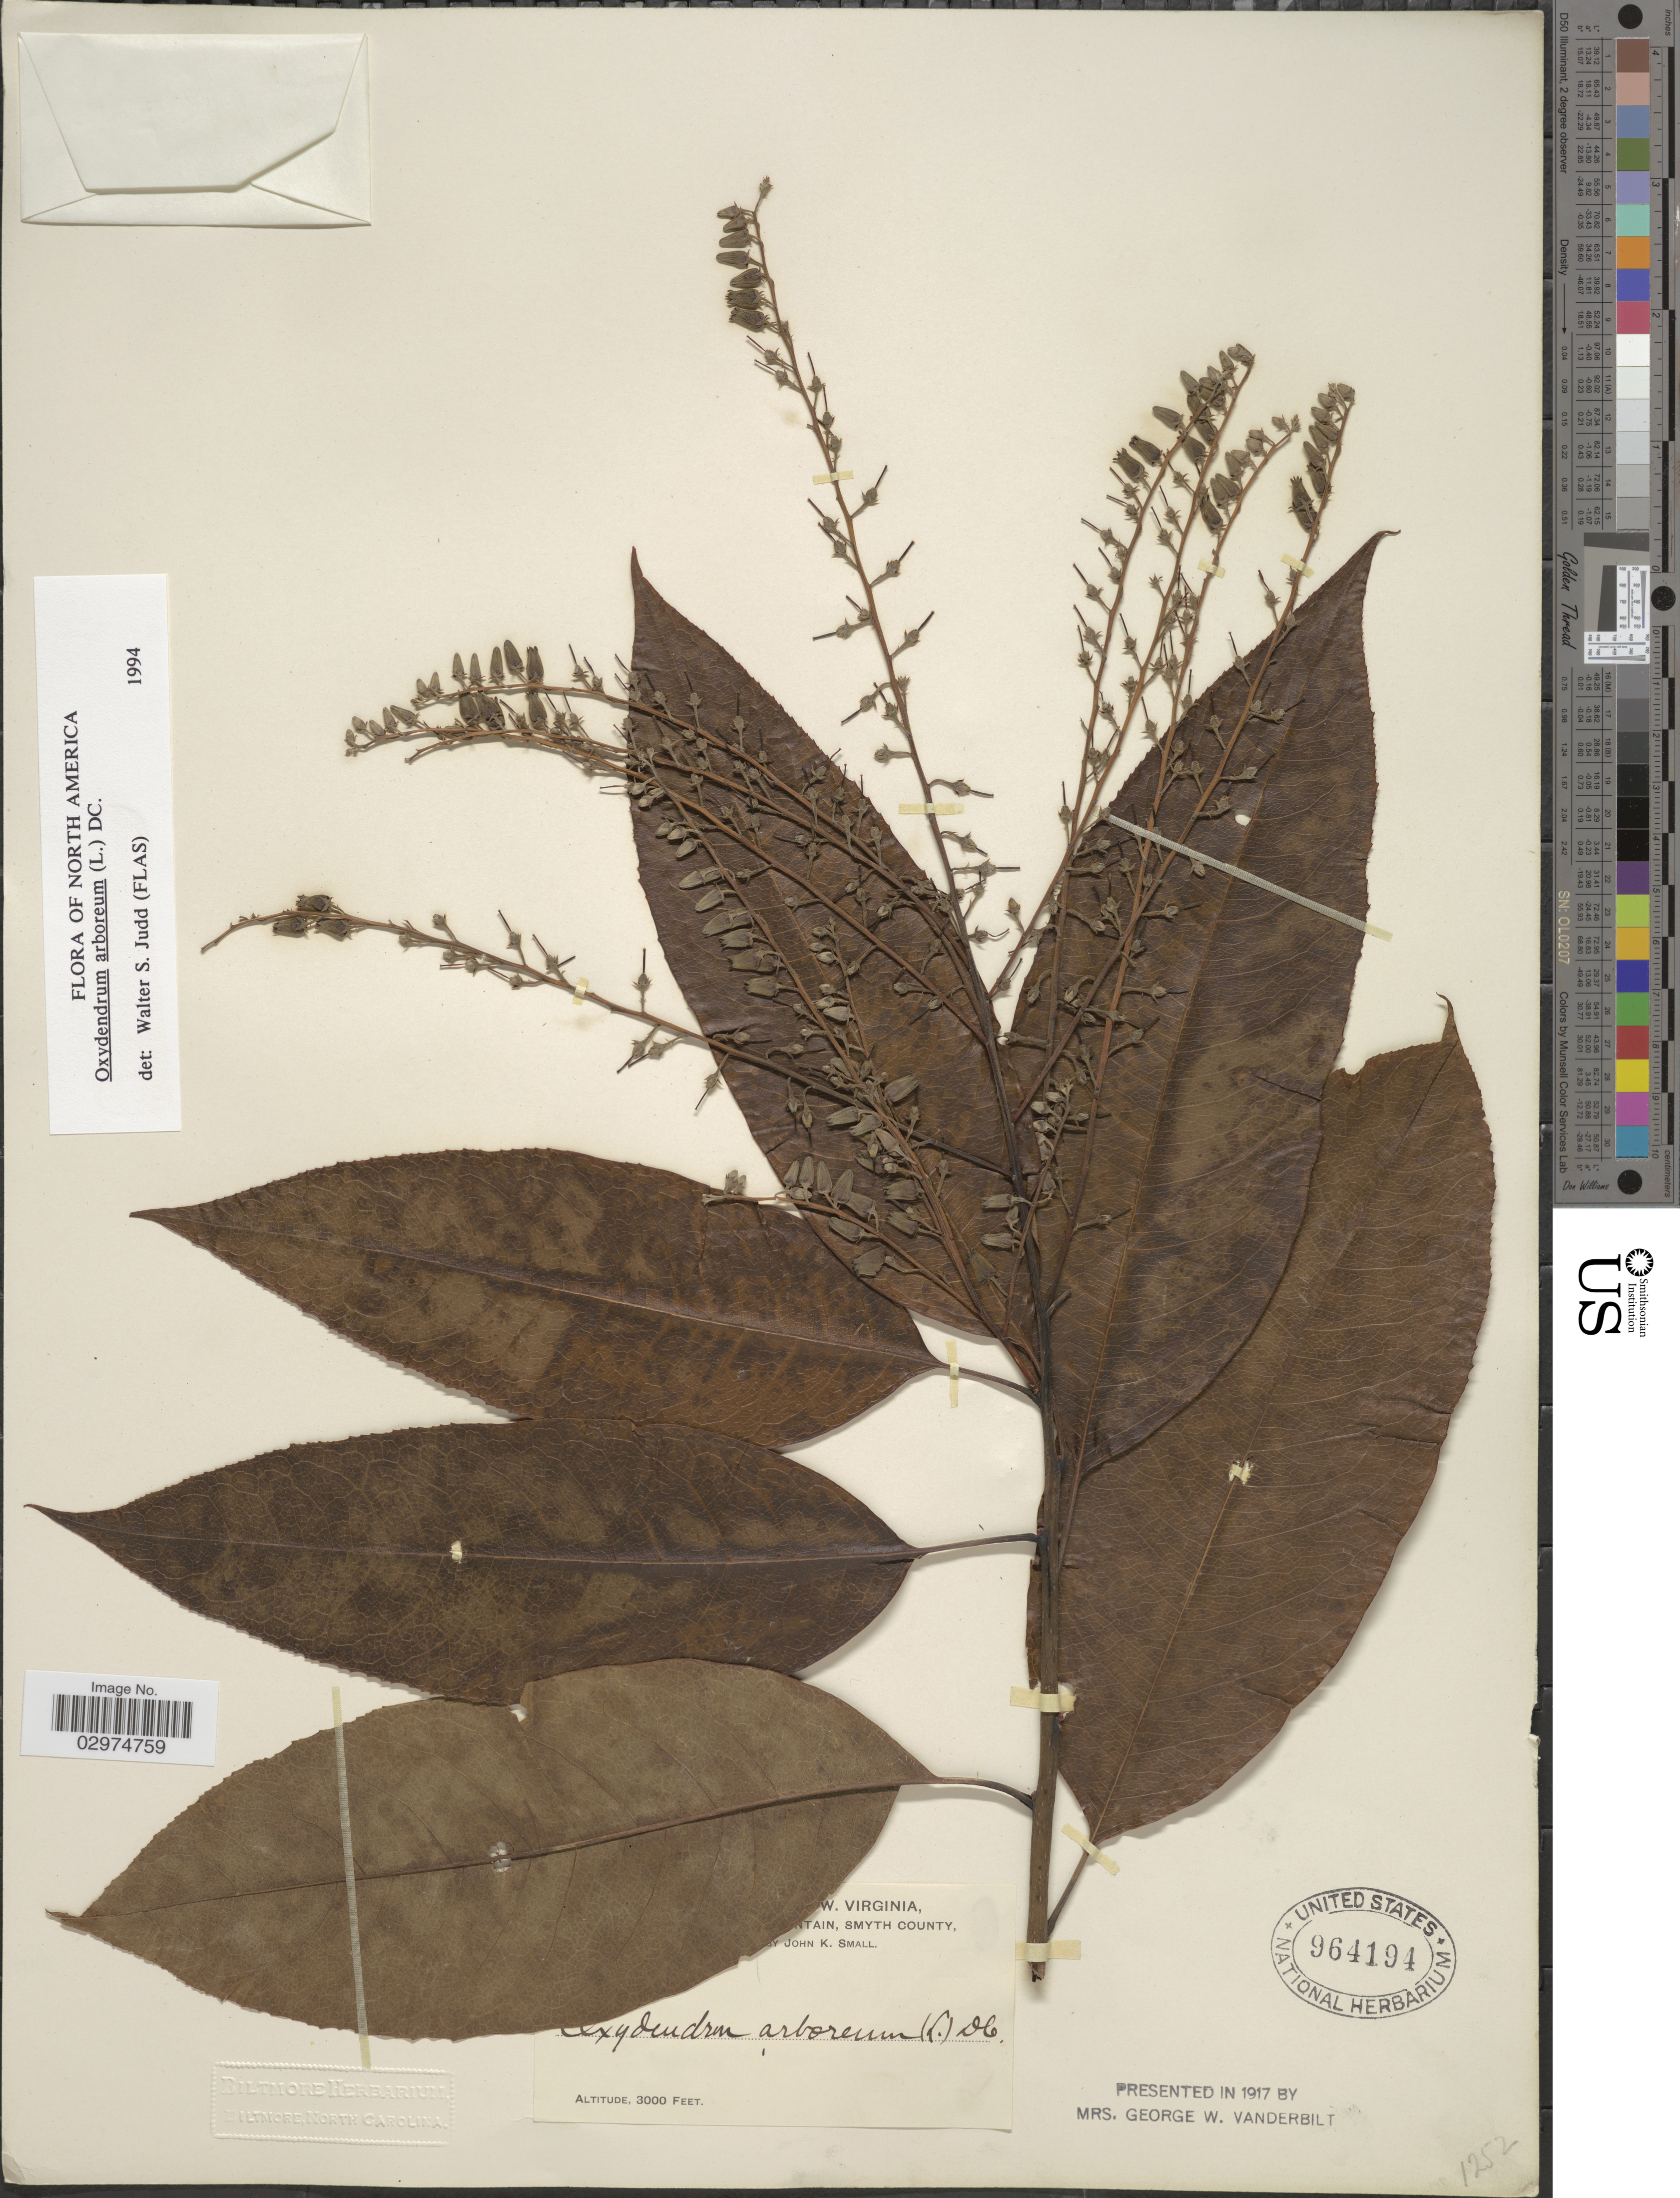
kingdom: Plantae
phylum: Tracheophyta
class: Magnoliopsida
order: Ericales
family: Ericaceae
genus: Oxydendrum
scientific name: Oxydendrum arboreum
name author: (L.) DC.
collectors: J. K. Small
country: United States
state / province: Virginia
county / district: Smyth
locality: [illegible text]tain, Smyth County.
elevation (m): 914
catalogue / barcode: US 964194